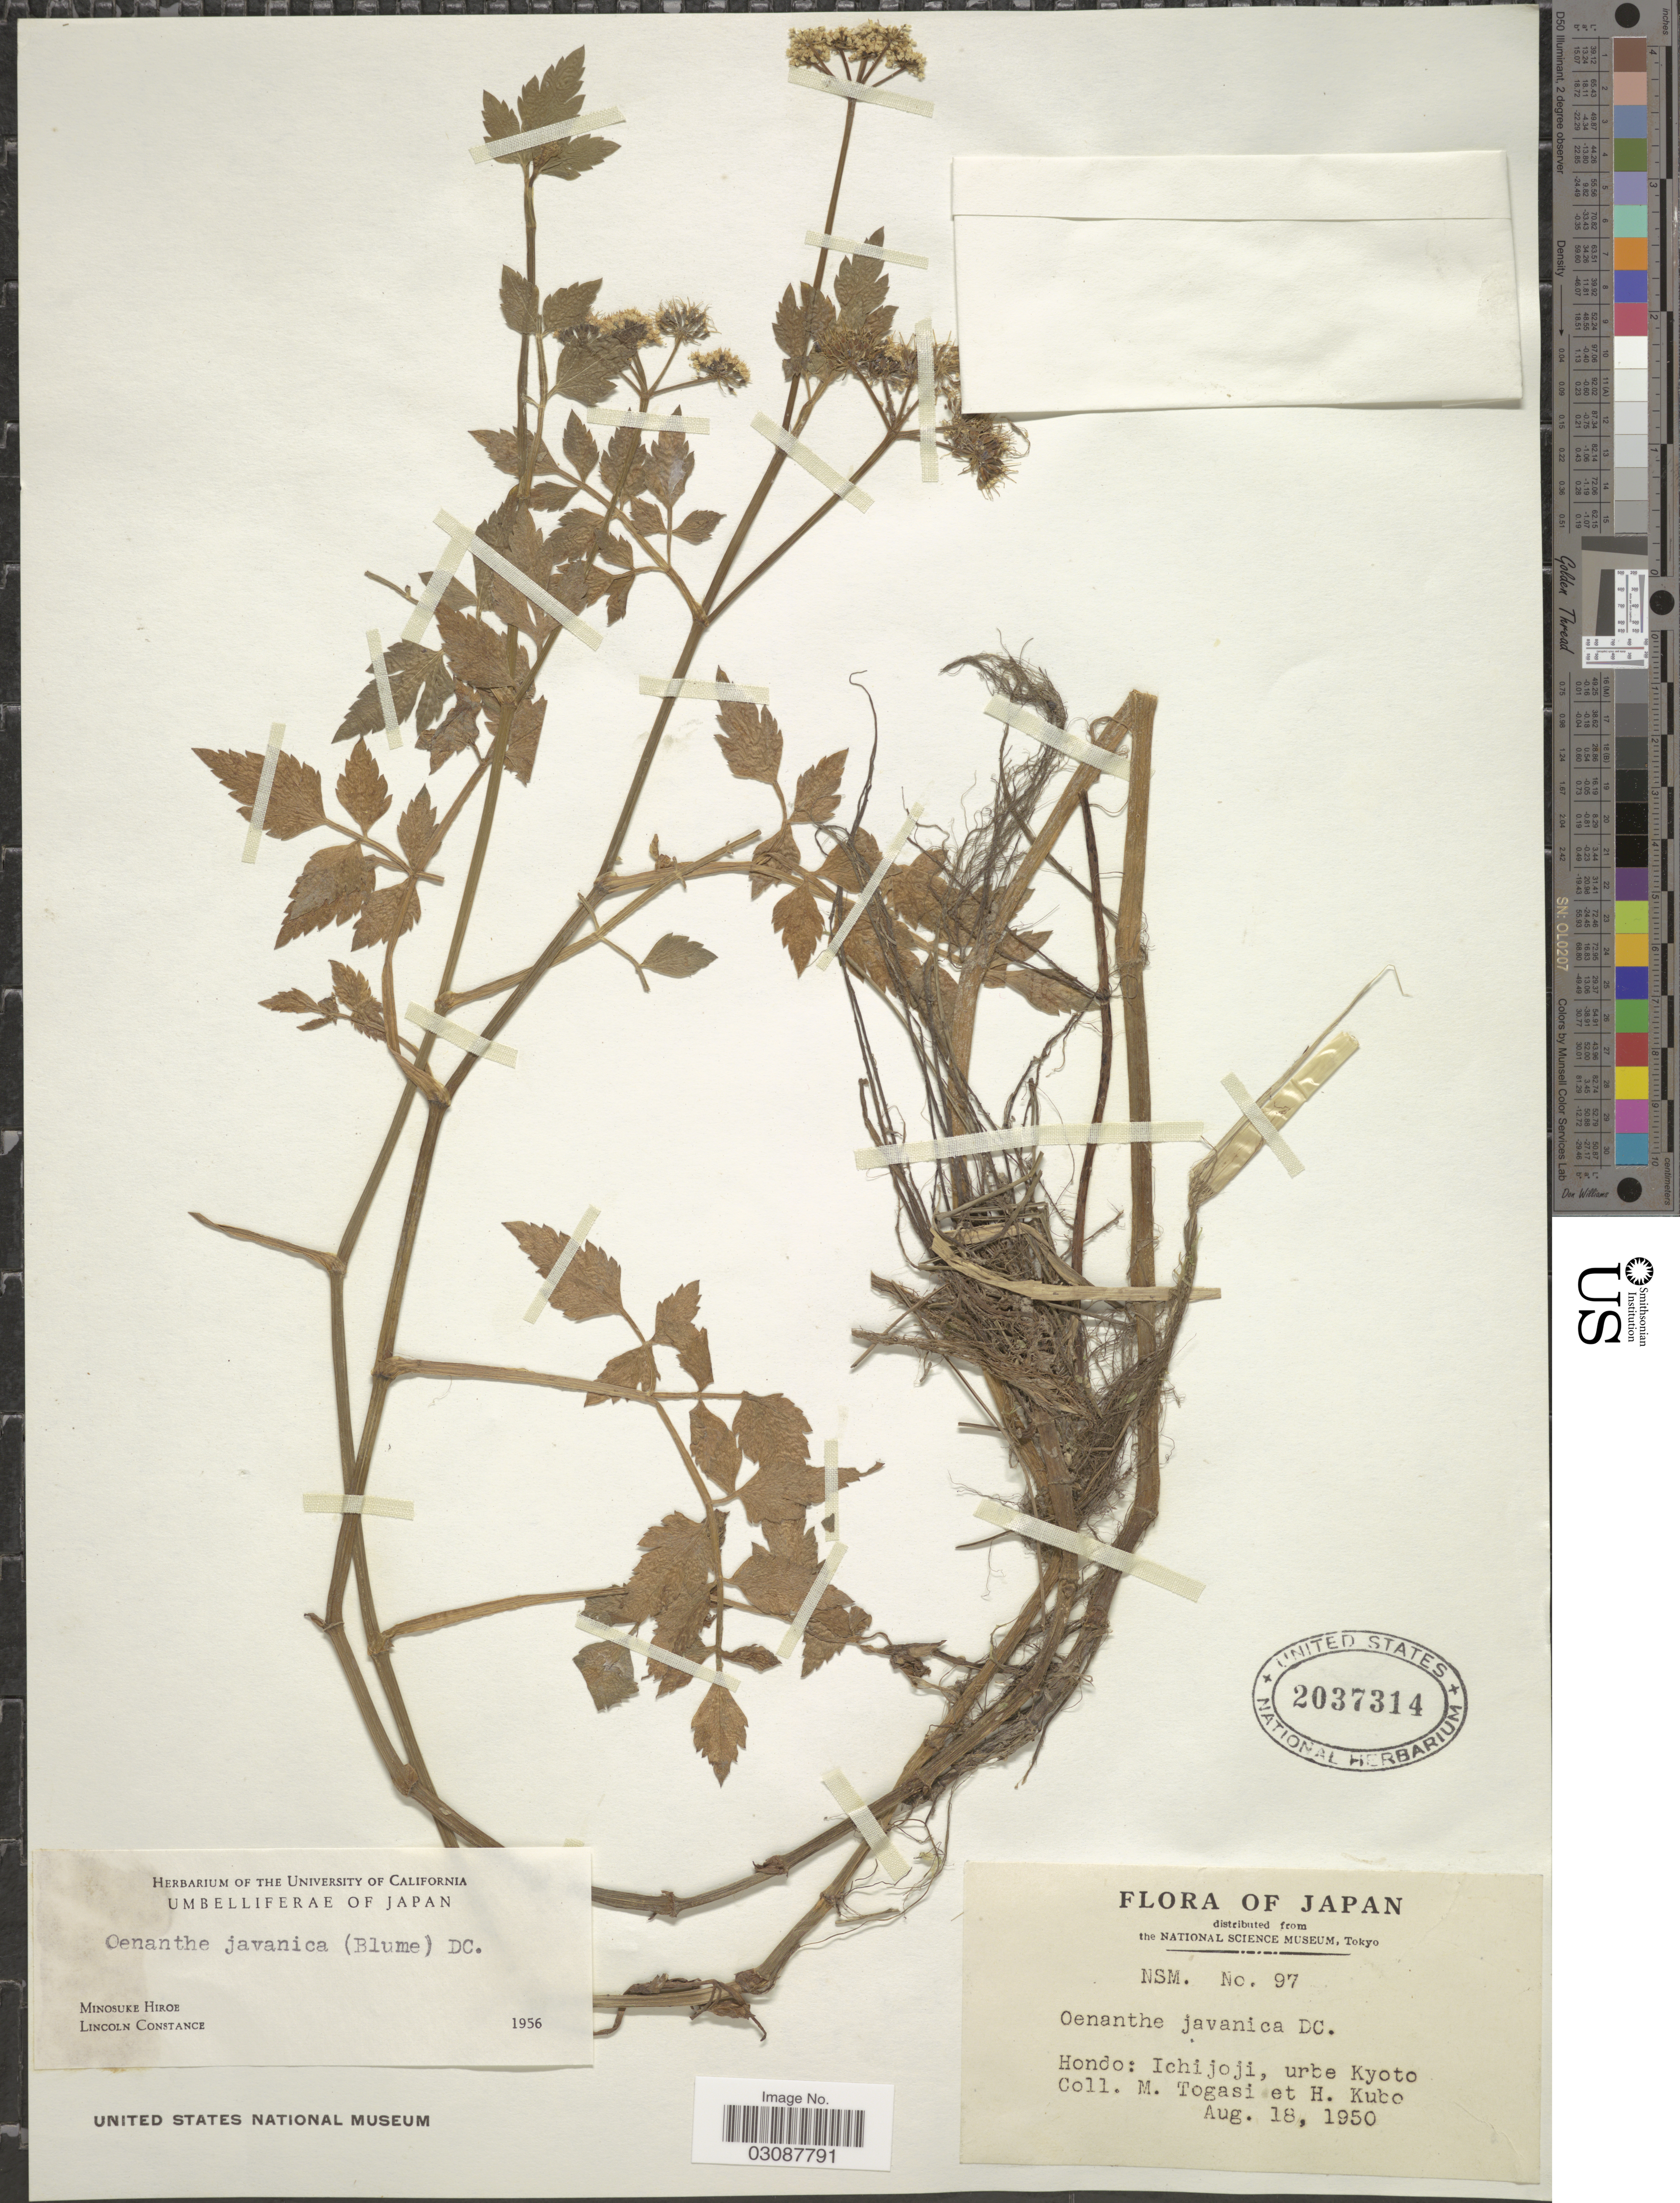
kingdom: Plantae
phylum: Tracheophyta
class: Magnoliopsida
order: Apiales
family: Apiaceae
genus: Oenanthe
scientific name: Oenanthe javanica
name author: (Blume) DC.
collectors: M. Togasi & H. Kubo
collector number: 97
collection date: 1950-08-18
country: Japan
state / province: Kyoto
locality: Hondo: Ichijoji, urbe Kyoto.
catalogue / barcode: US 2037314